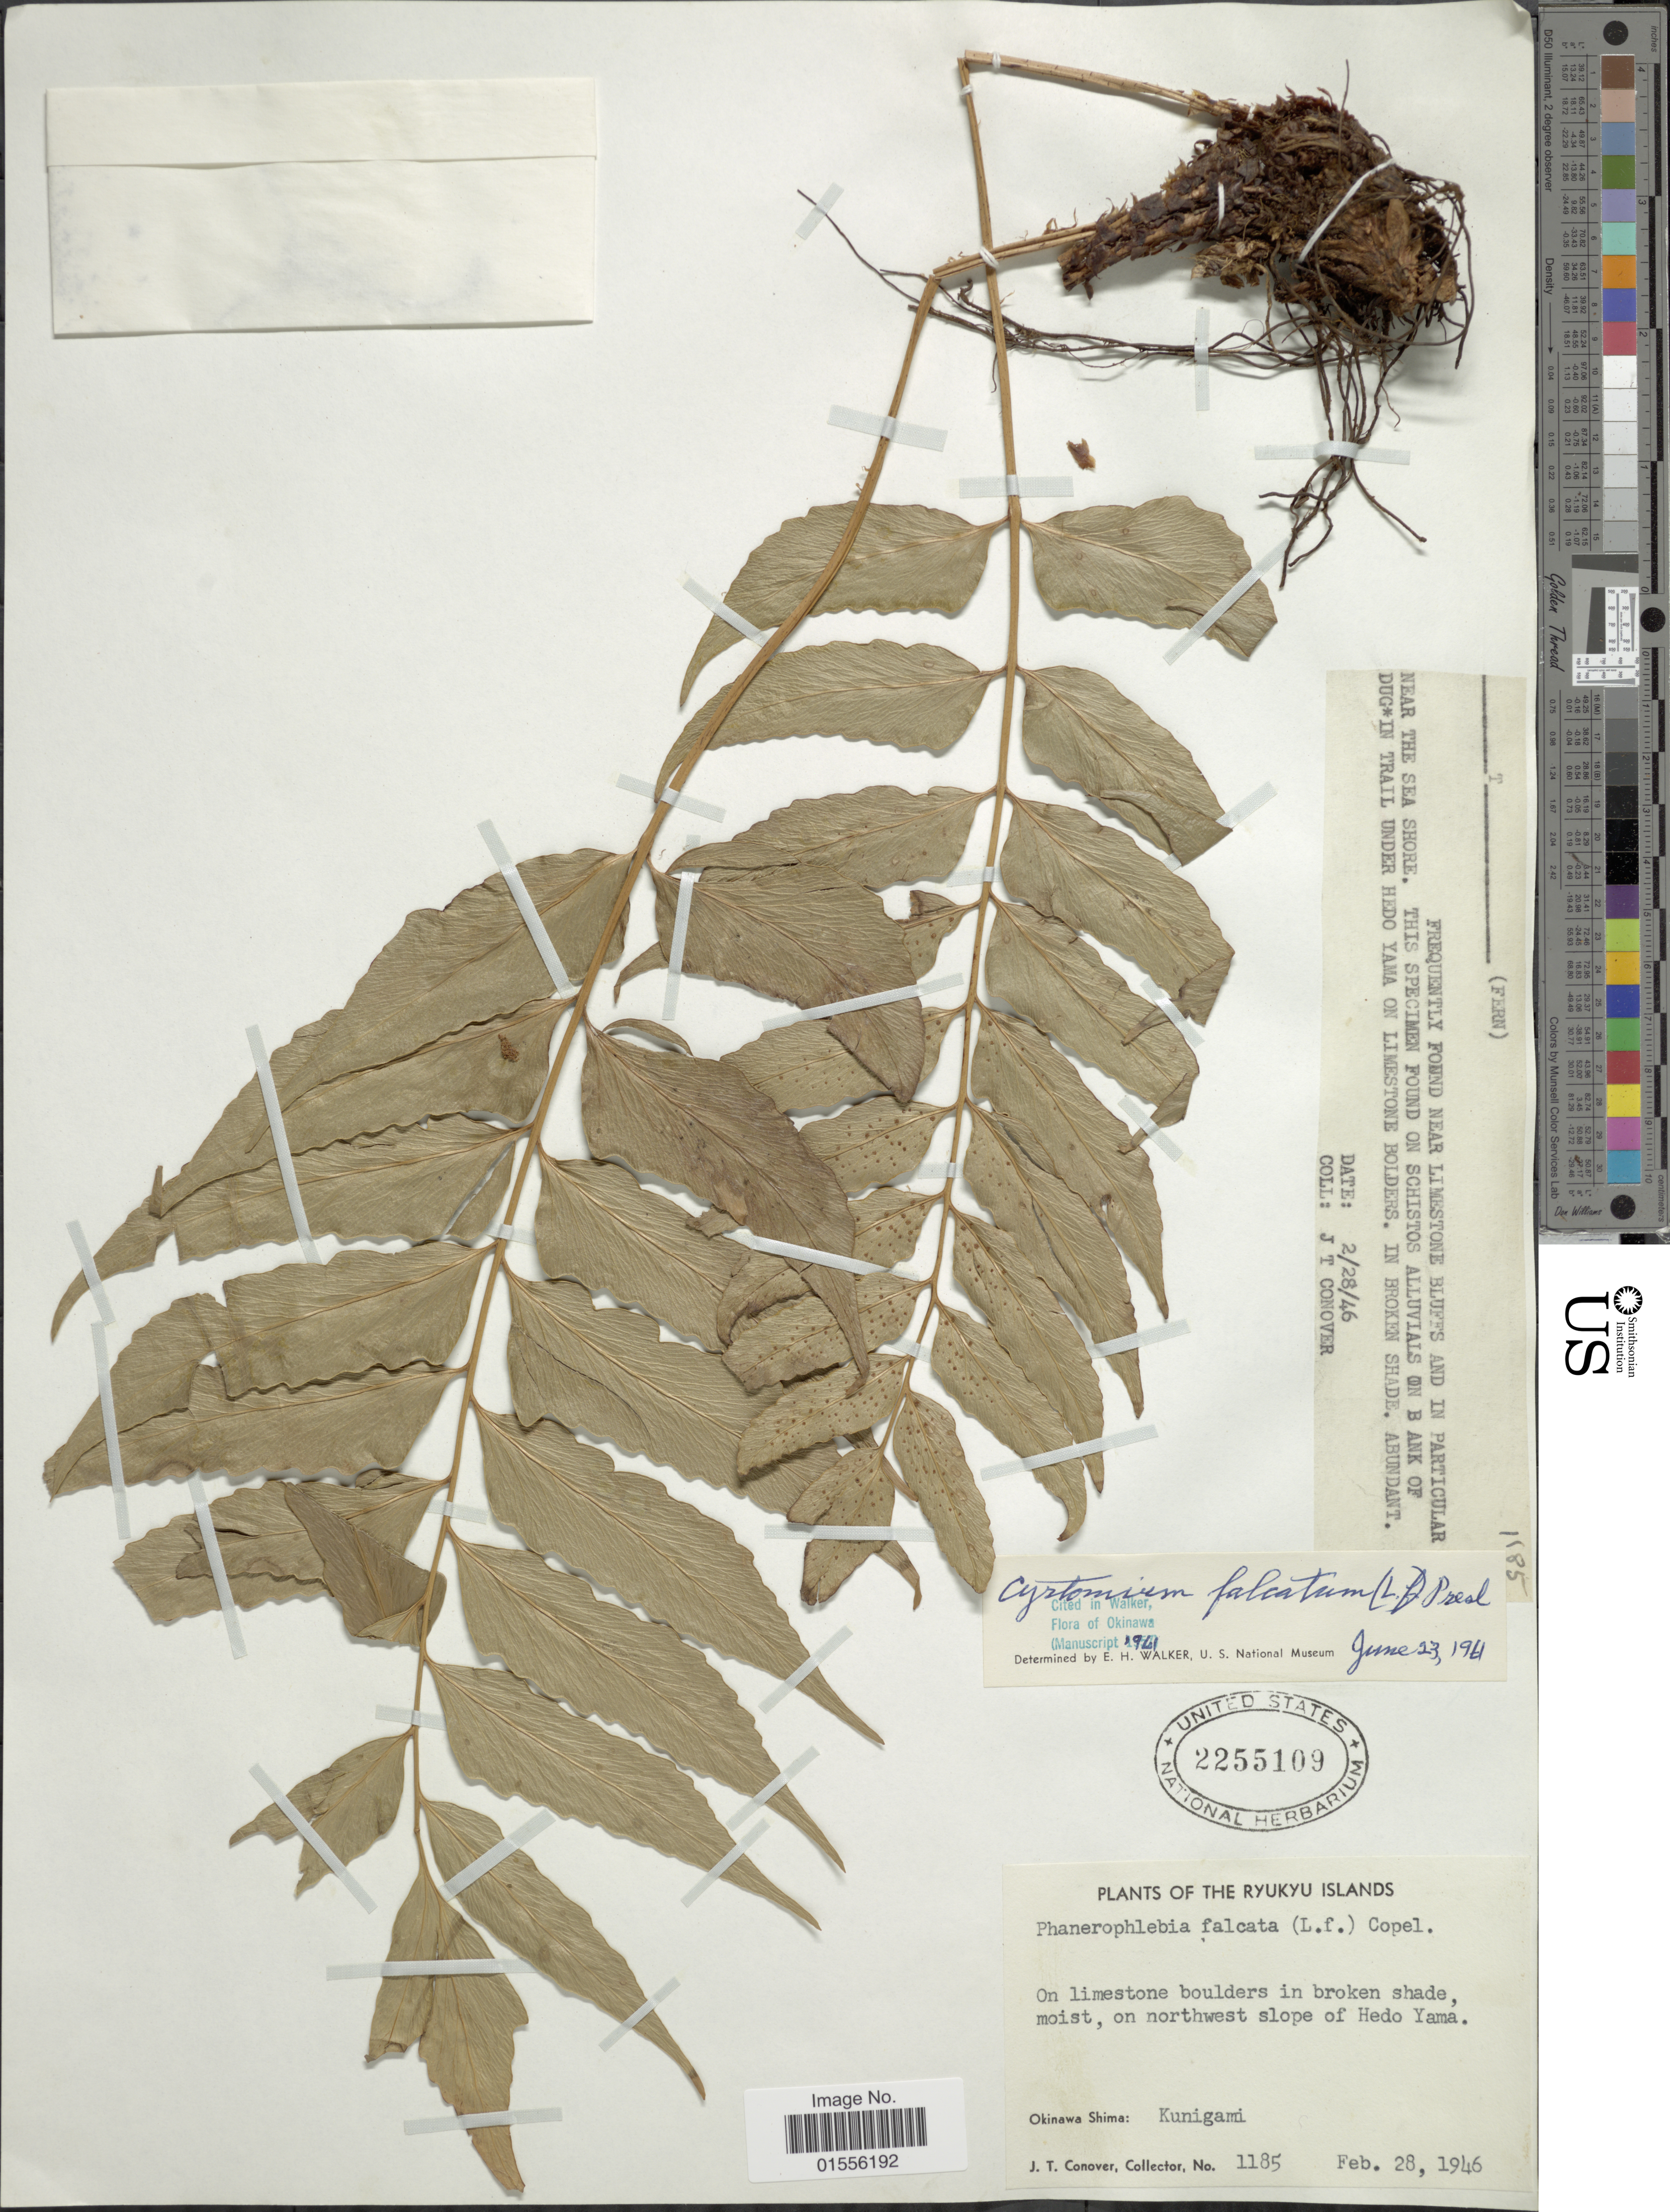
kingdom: Plantae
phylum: Tracheophyta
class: Polypodiopsida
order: Polypodiales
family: Dryopteridaceae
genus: Cyrtomium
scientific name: Cyrtomium falcatum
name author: (L. f.) C. Presl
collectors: J. T. Conover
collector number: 1185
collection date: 1946-02-28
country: Japan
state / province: Okinawa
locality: On northwest slope of Hedo Yama. Okinawa Shima: Kunigami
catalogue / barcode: US 2255109